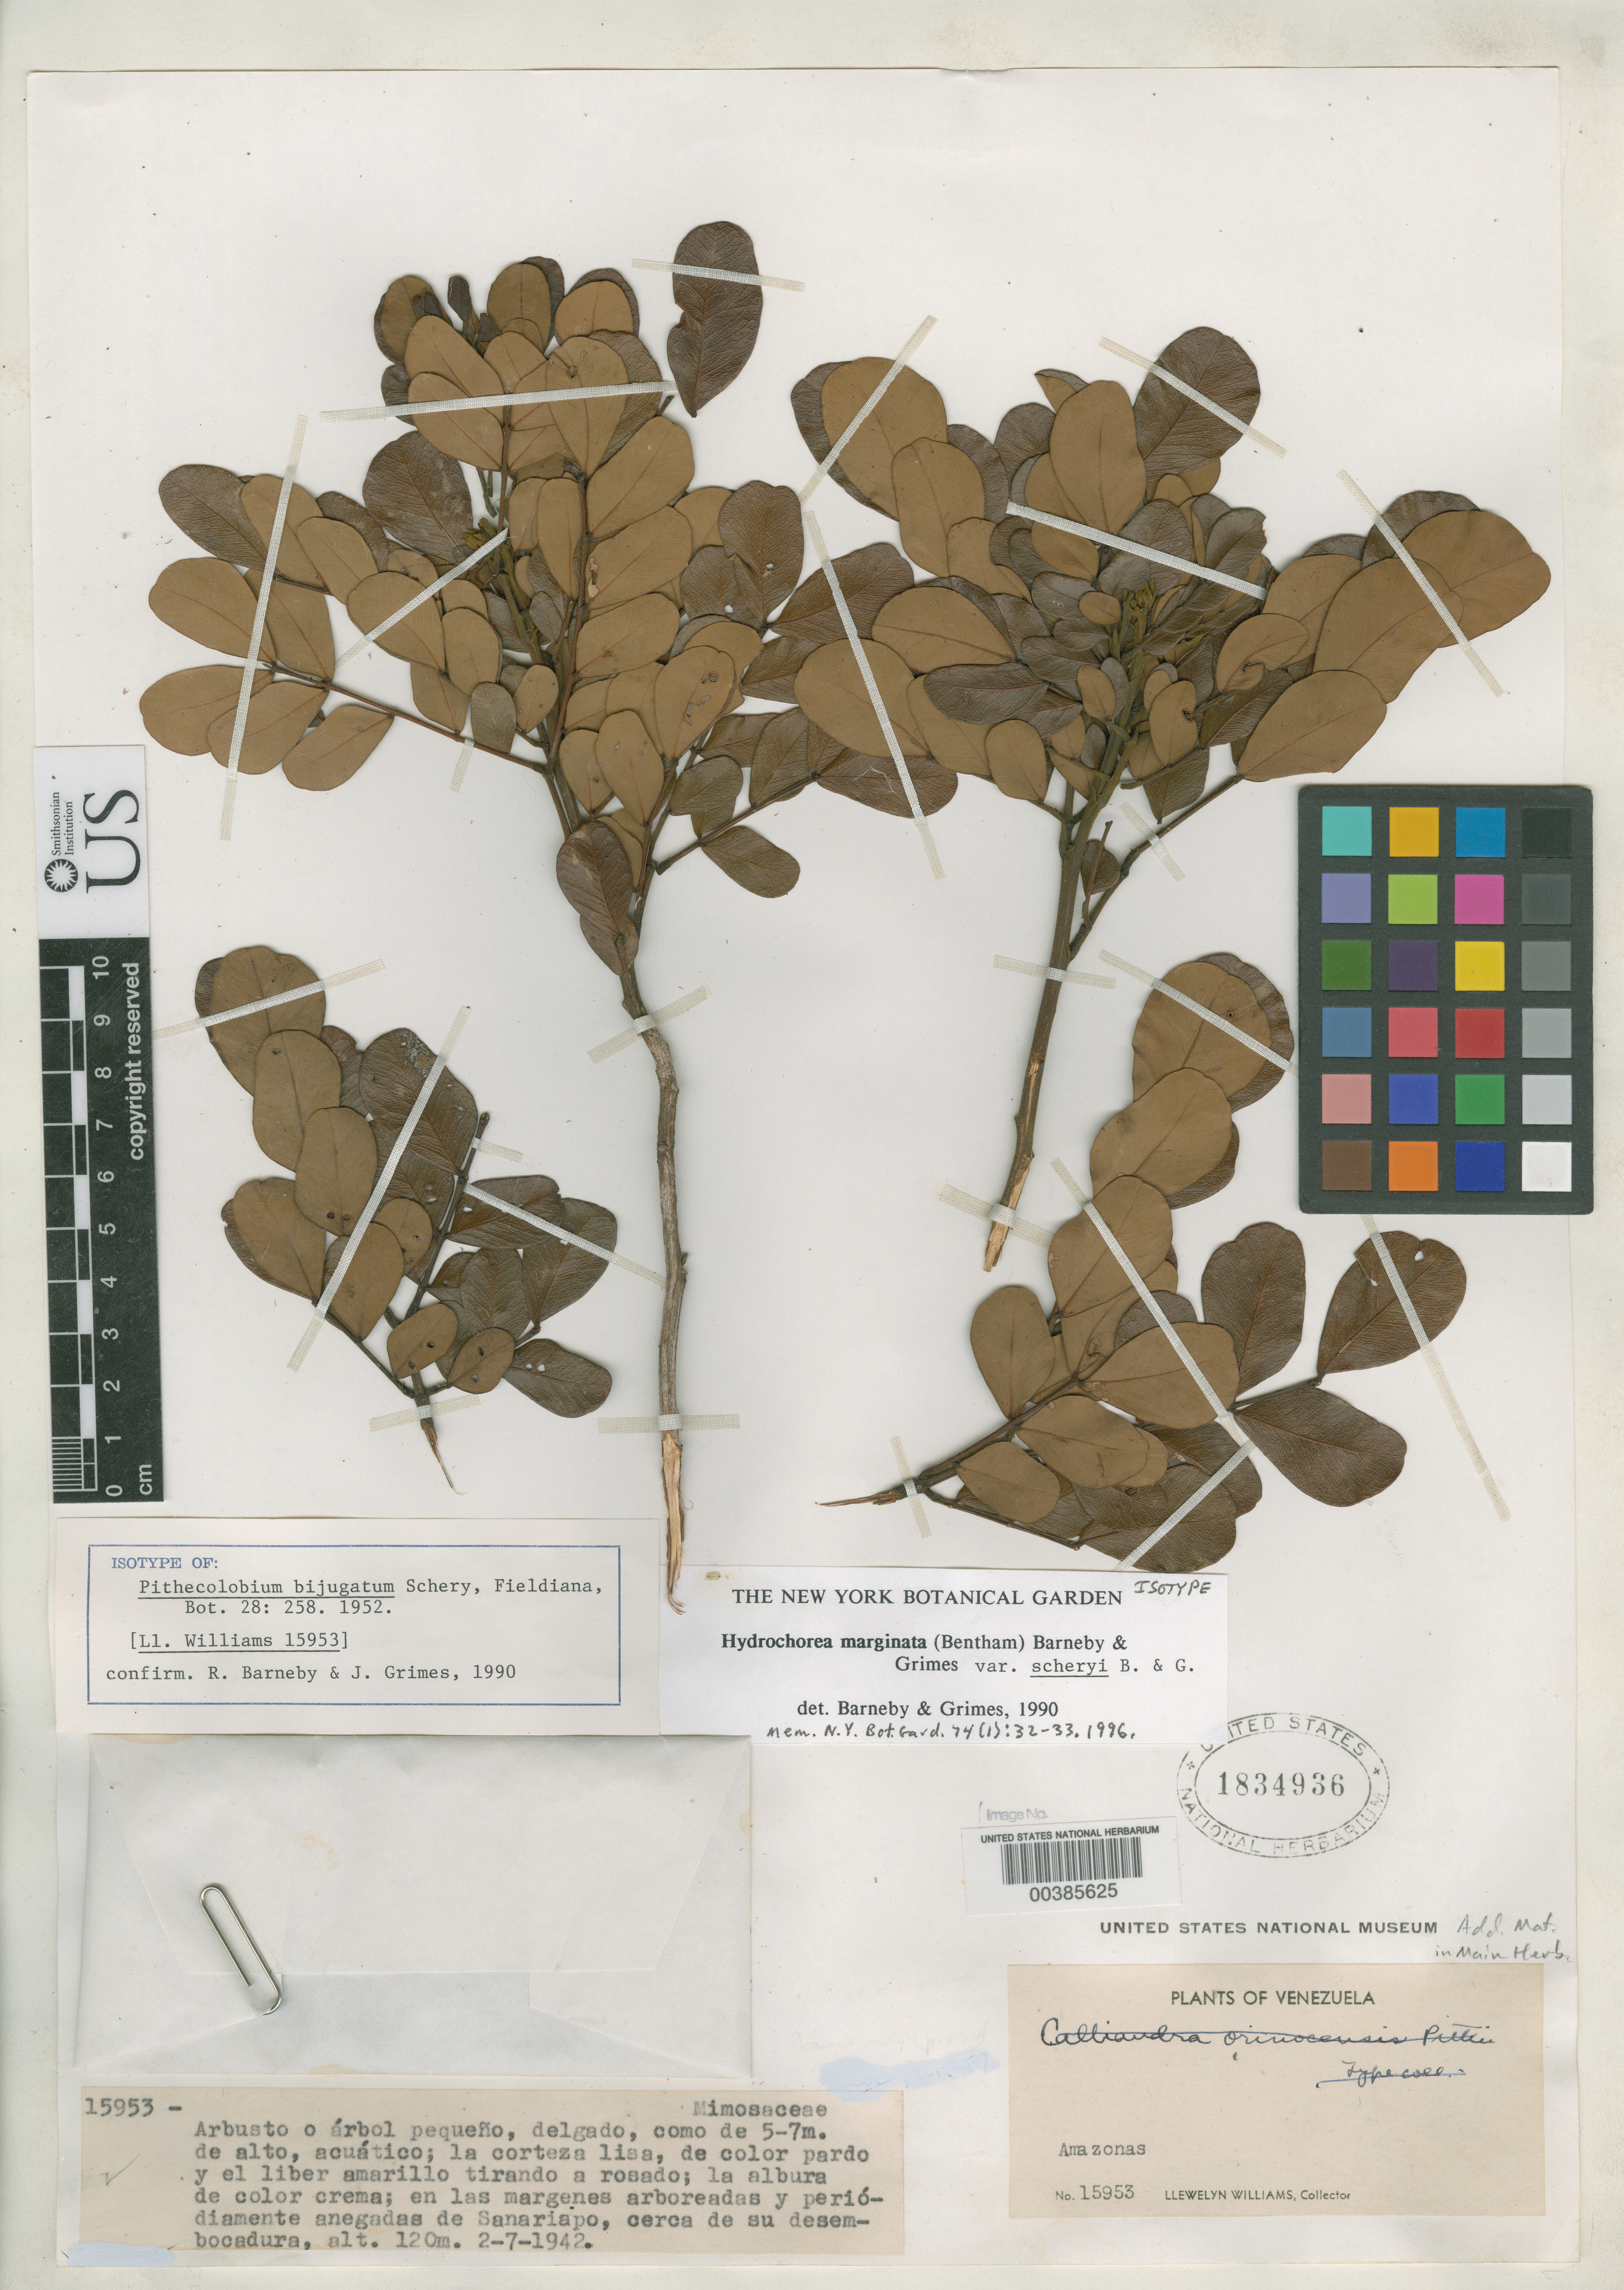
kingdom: Plantae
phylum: Tracheophyta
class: Magnoliopsida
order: Fabales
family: Fabaceae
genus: Pithecellobium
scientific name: Pithecellobium bijugatum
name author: Schery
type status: Isotype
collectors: Ll. Williams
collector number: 15953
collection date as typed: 02 Jul 1942 or 07 Feb 1942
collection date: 1942-02-07 or 1942-07-02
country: Venezuela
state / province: Amazonas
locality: Sanariapo.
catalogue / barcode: US 1834936